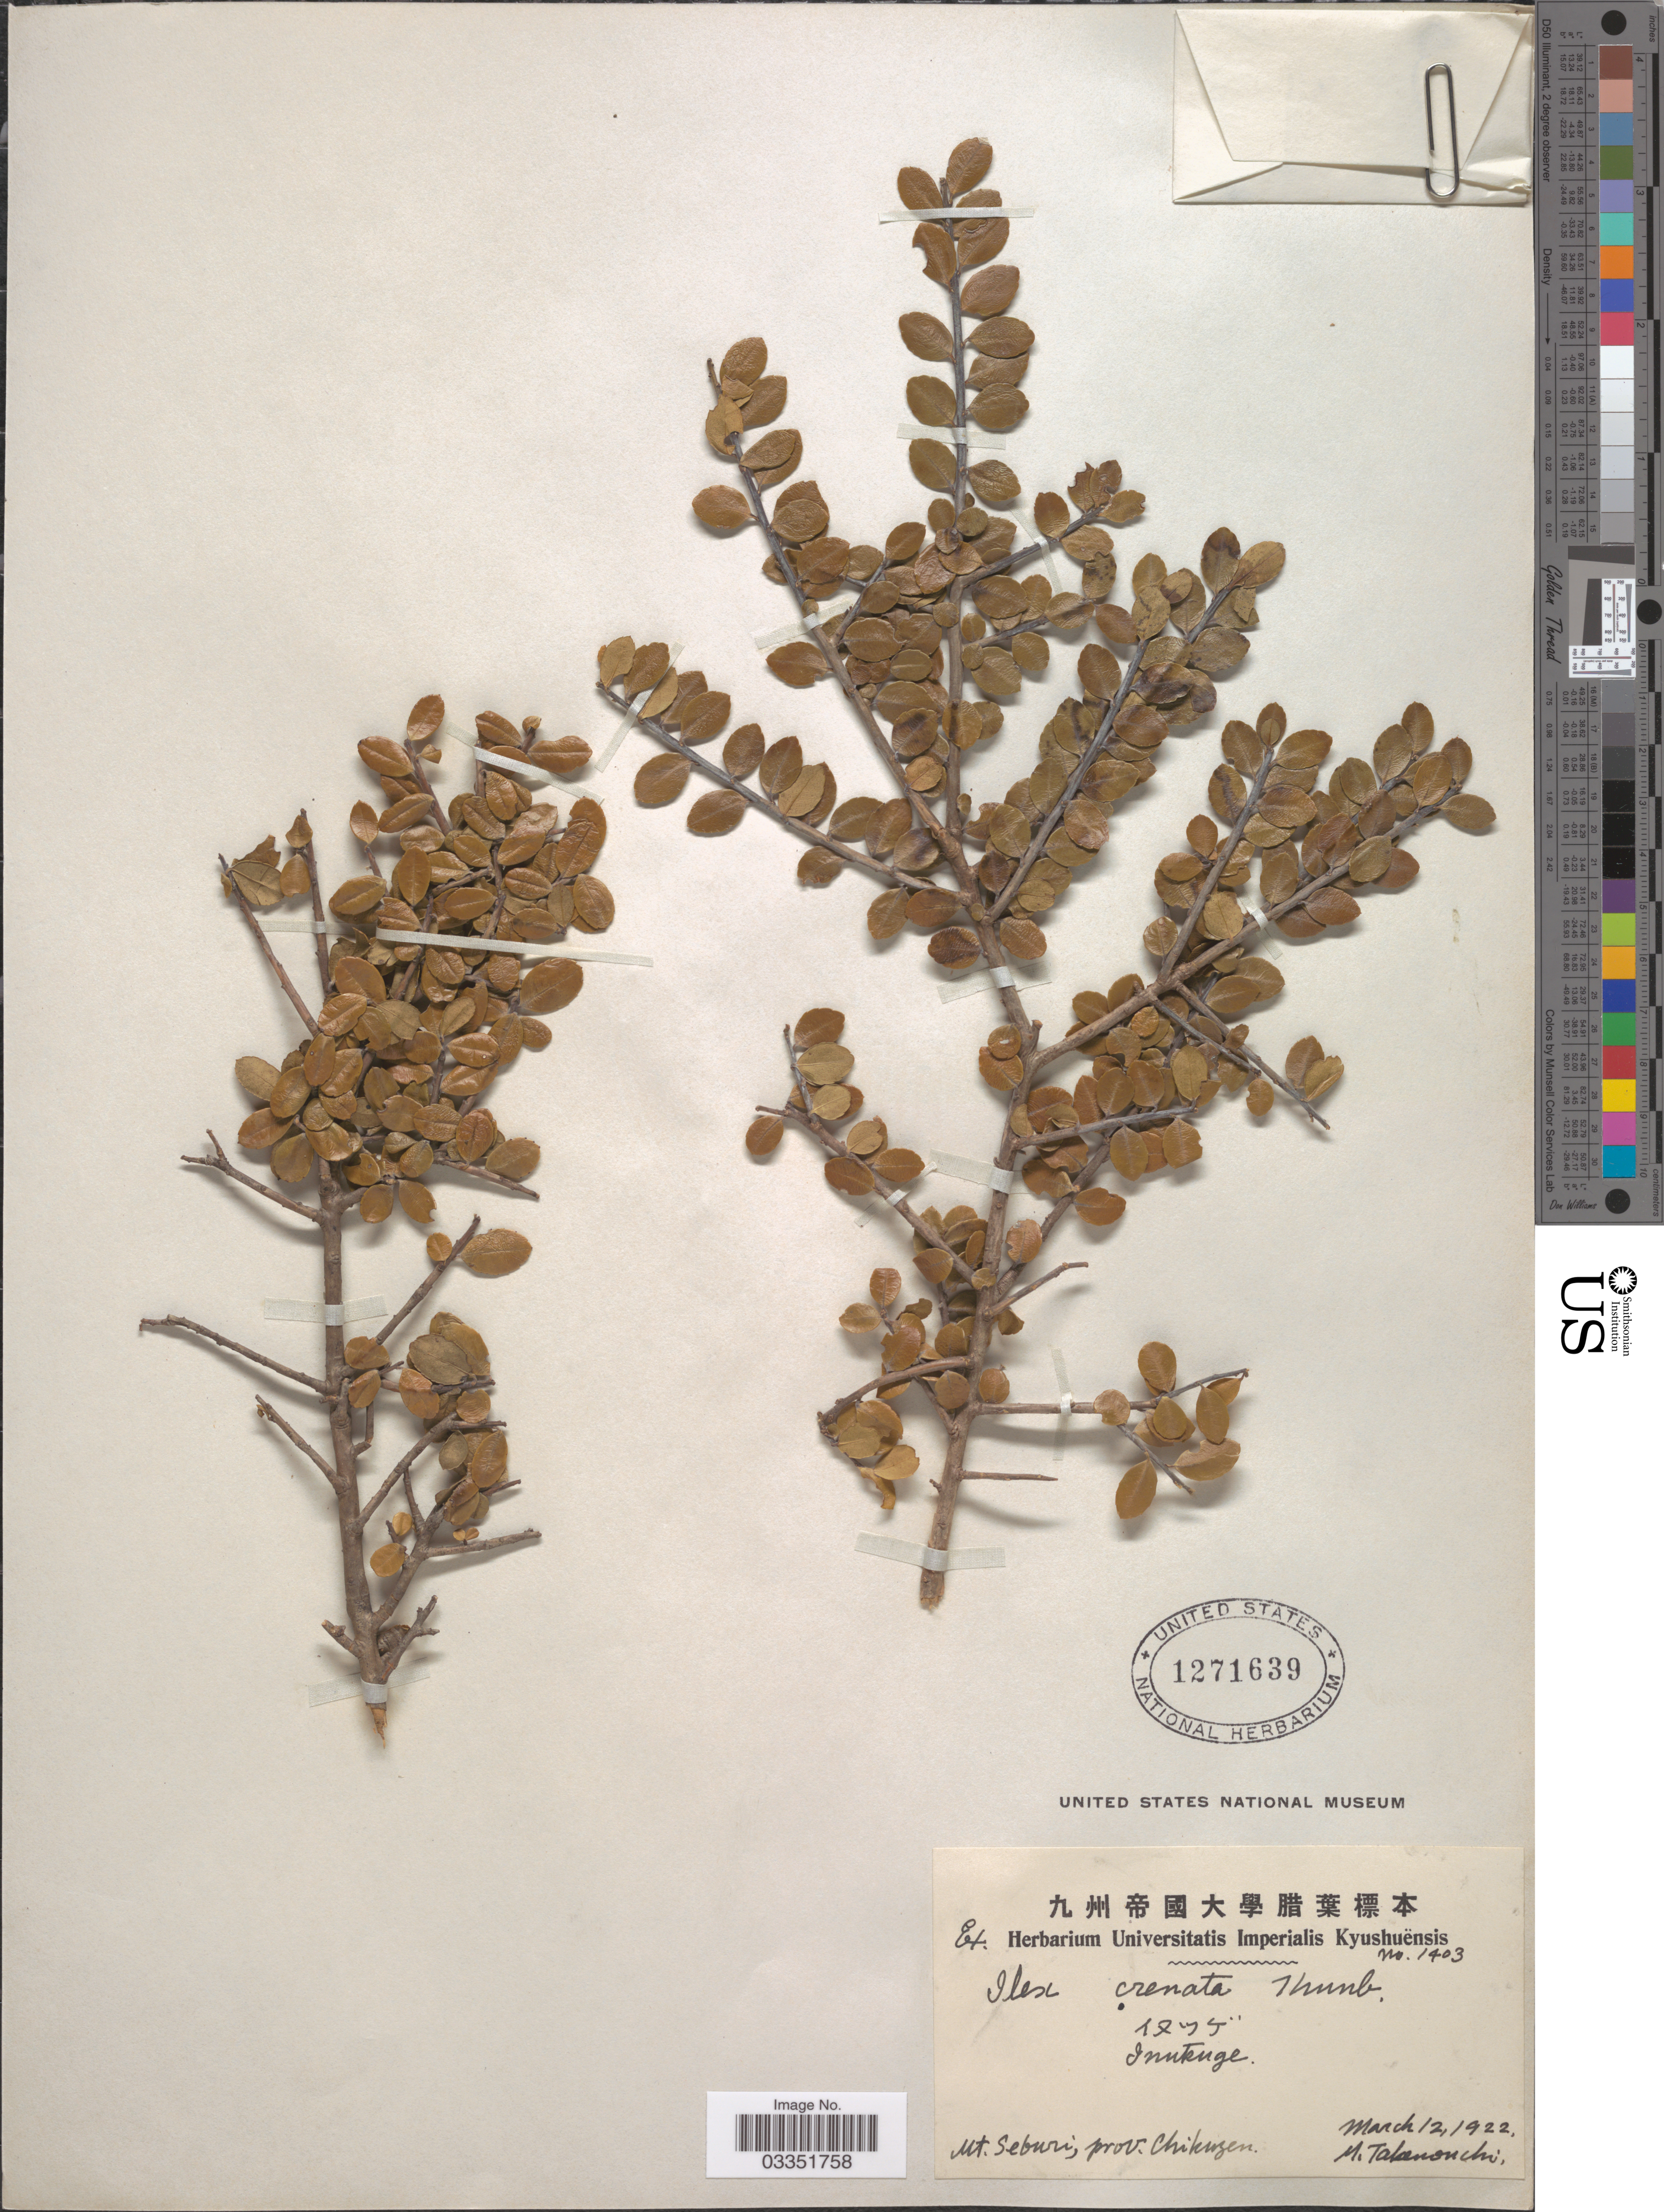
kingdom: Plantae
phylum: Tracheophyta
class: Magnoliopsida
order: Aquifoliales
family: Aquifoliaceae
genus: Ilex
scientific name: Ilex crenata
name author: Thunb.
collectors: M. Takenonchi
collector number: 1403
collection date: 1922-03-12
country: Japan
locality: Mt. Seburi, prov. Chikugen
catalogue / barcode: US 1271639